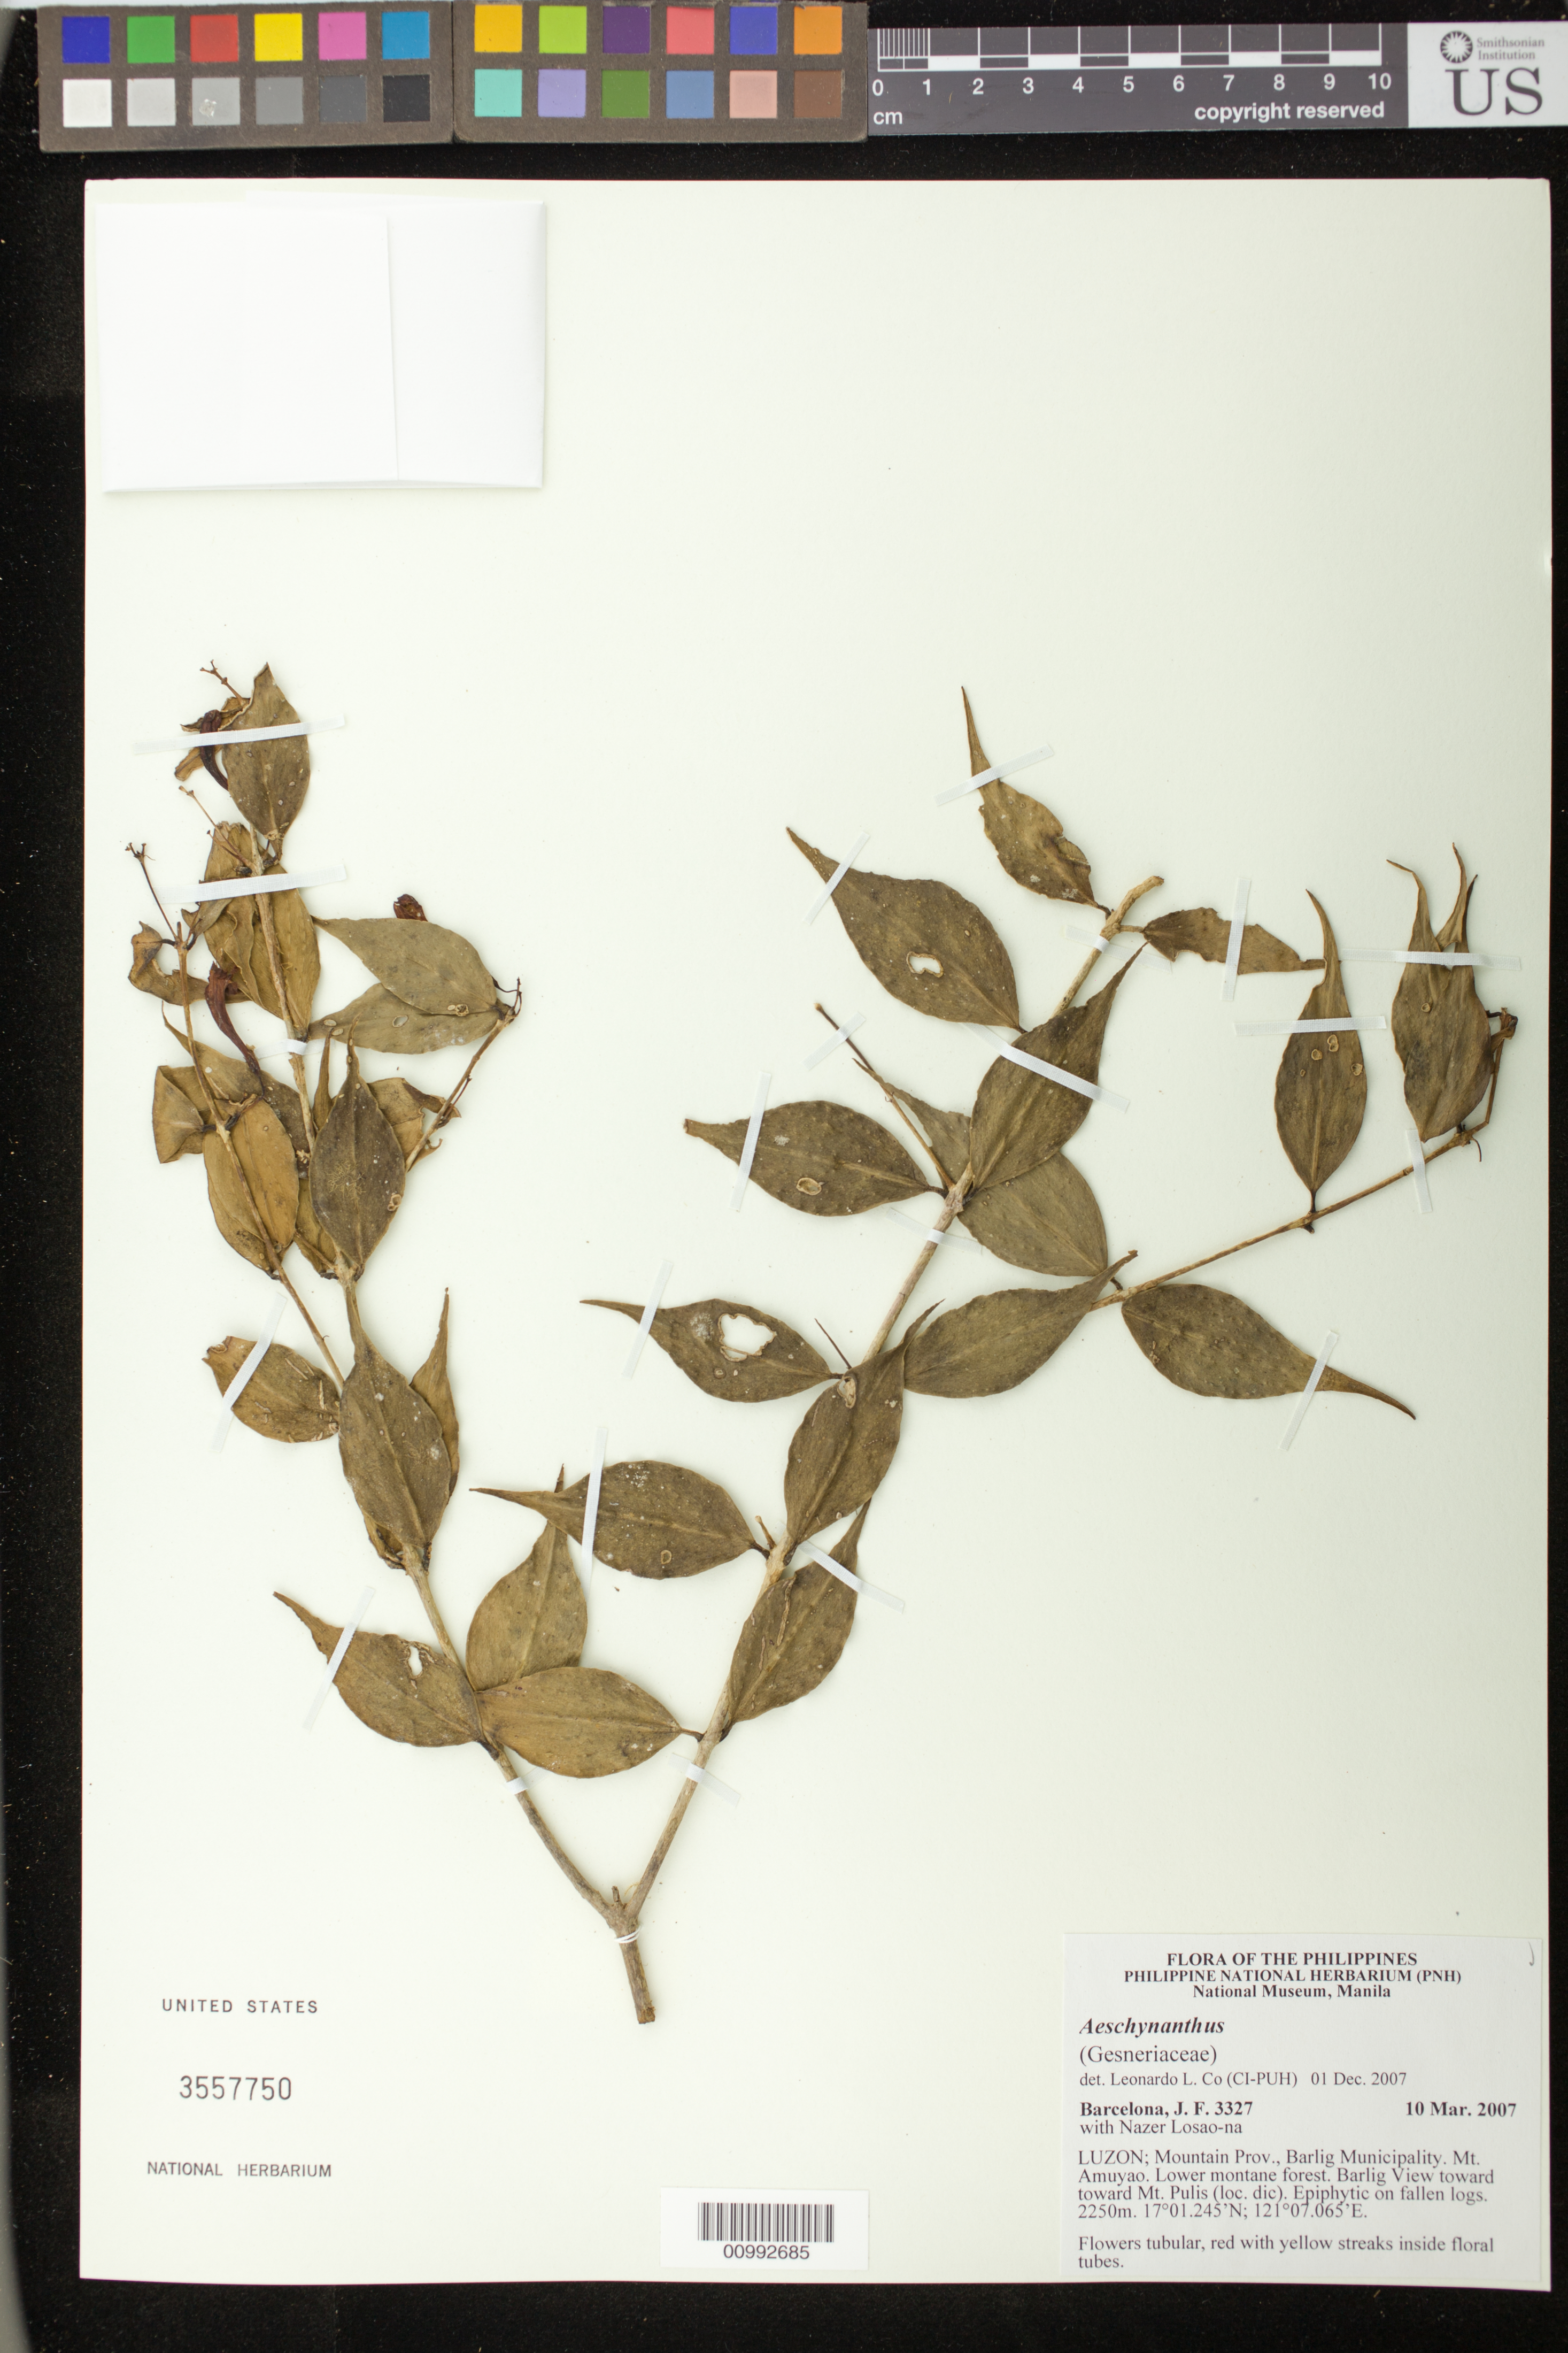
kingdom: Plantae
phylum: Tracheophyta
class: Magnoliopsida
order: Lamiales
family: Gesneriaceae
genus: Aeschynanthus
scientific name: Aeschynanthus sp.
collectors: J. F. Barcelona & N. Losao-na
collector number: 3327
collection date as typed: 10 Mar 2007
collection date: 2007-03-10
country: Philippines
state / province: Cordillera (Administrative Region)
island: Luzon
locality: Luzon; Mountain Prov., Barlig Municipality; Mt. Amuyao, Barlig View toward Mt. Pulis (loc. dic.)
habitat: Lower montane forest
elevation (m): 2250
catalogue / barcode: US 3557750